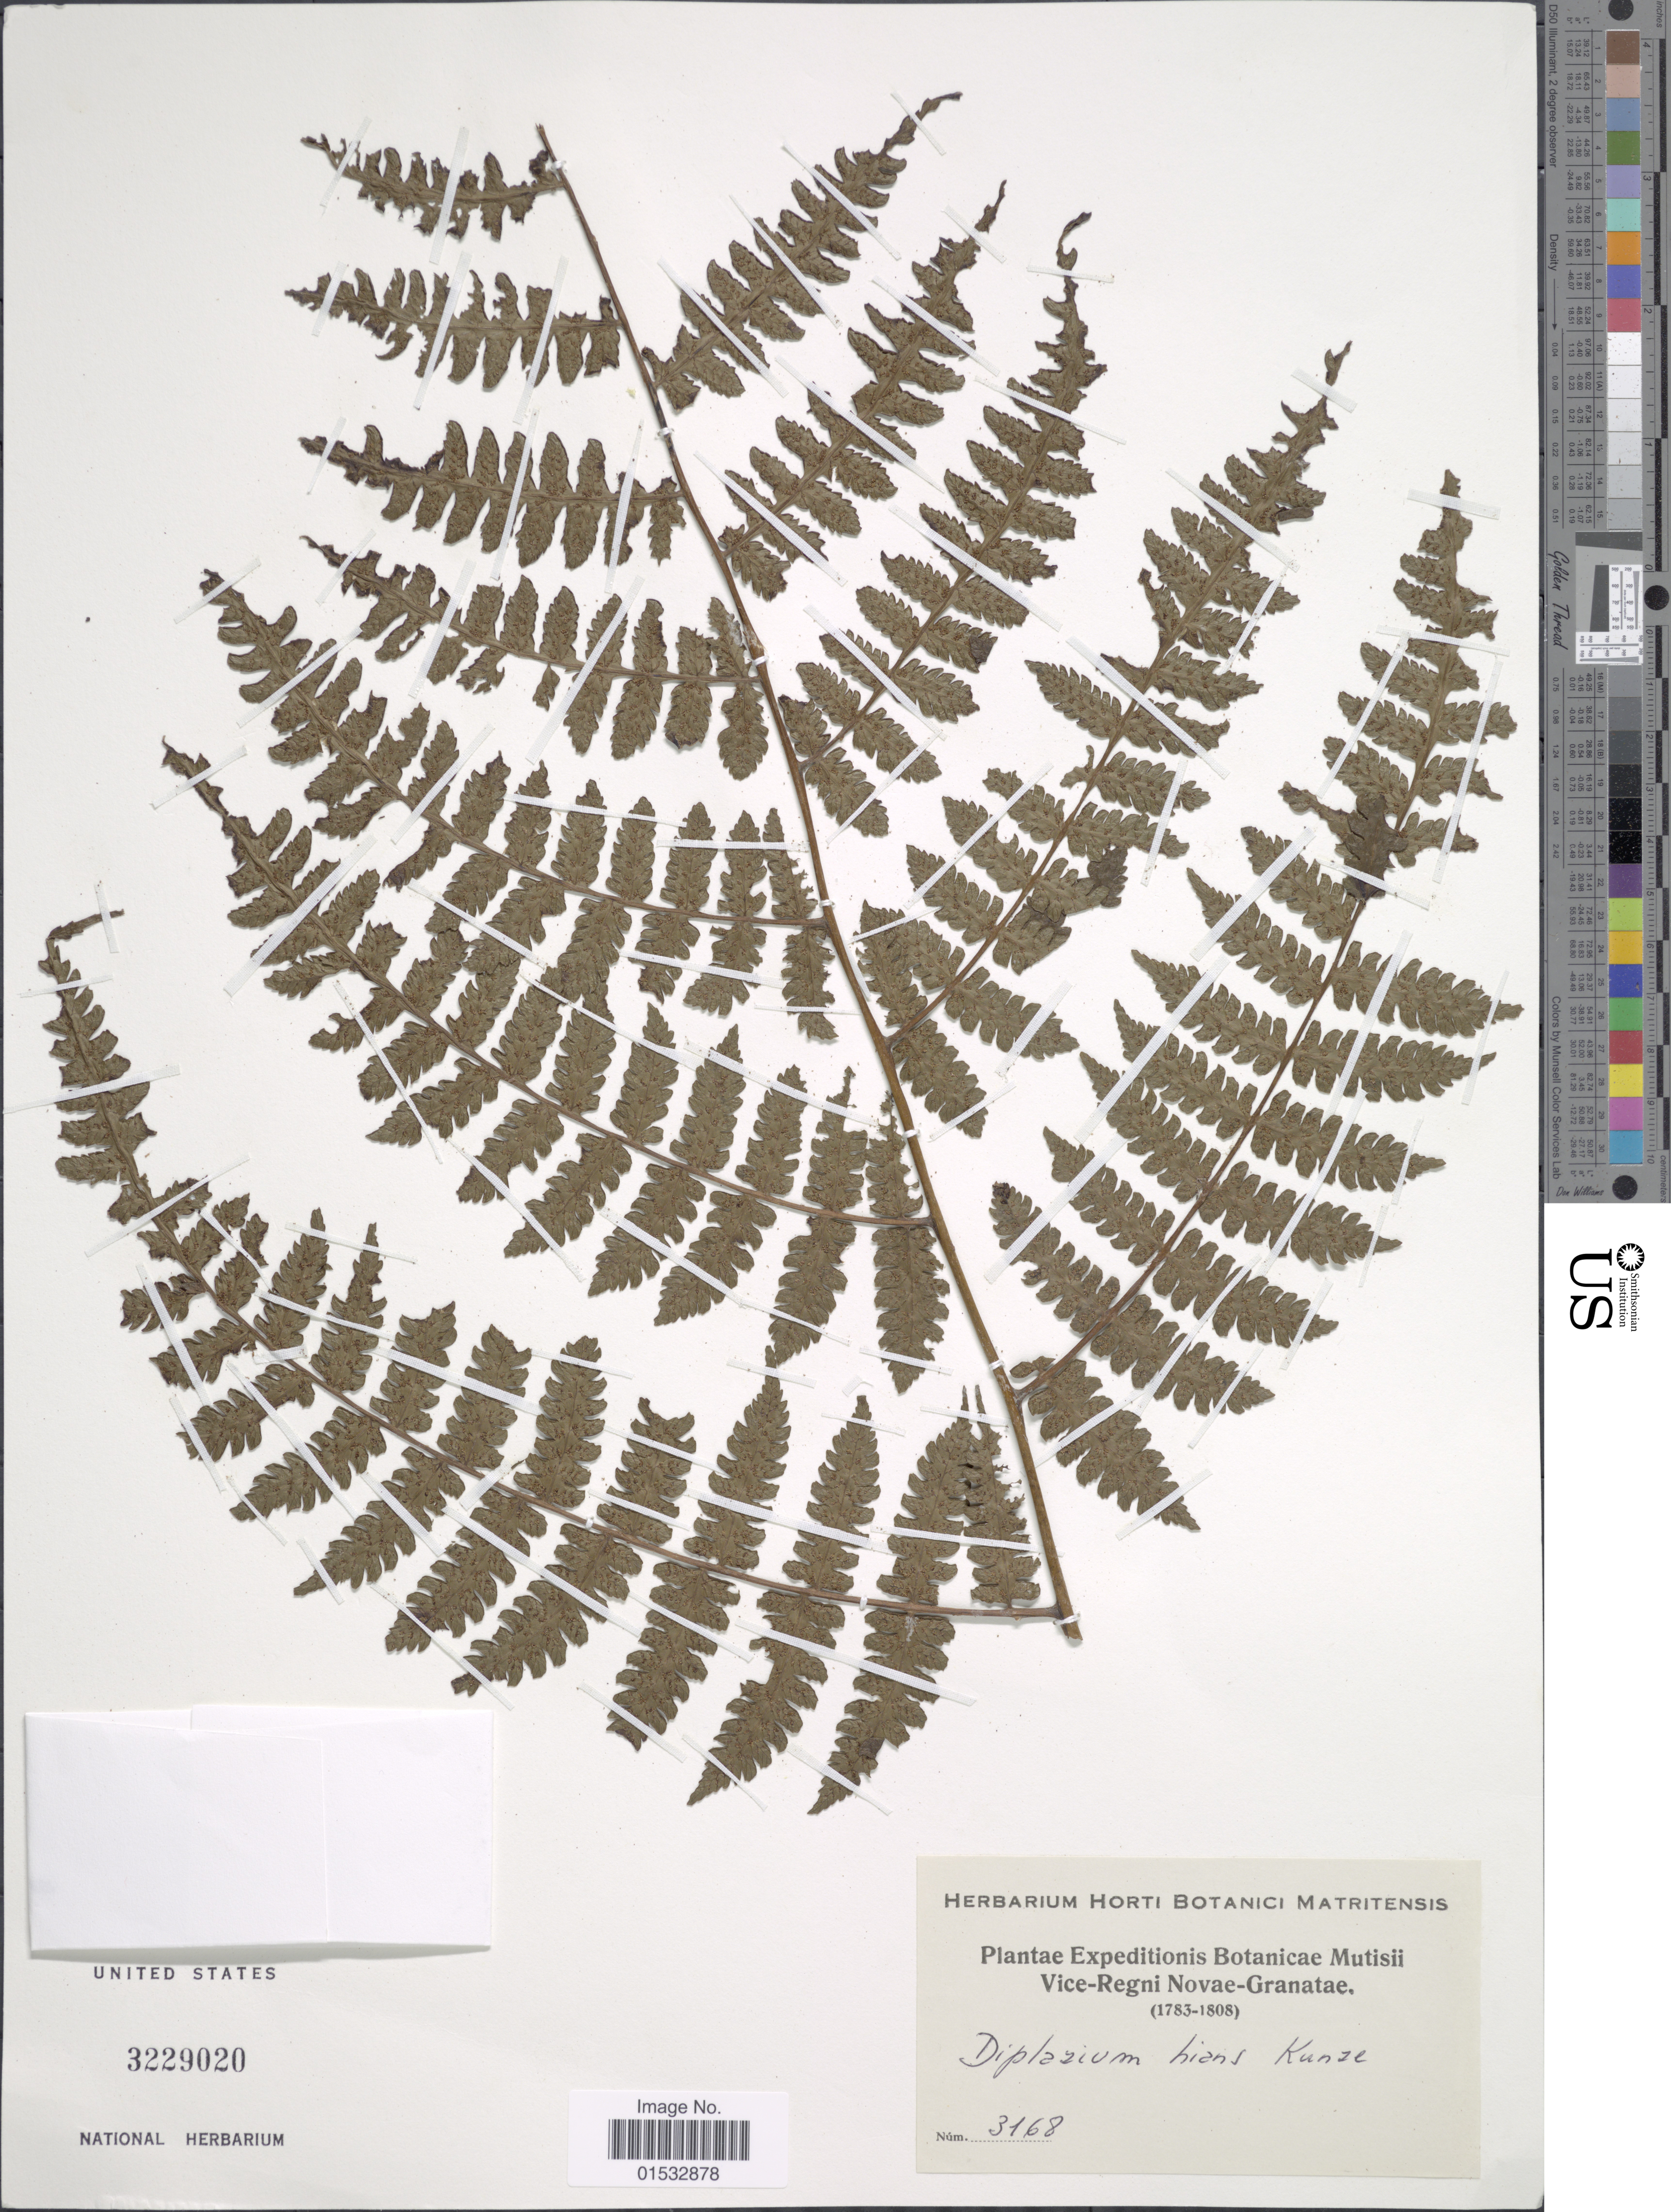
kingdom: Plantae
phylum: Tracheophyta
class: Polypodiopsida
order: Polypodiales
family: Athyriaceae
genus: Diplazium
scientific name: Diplazium hians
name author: Kunze ex Klotzsch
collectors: Herbarium Horti Botanici Matritensis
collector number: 3168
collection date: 1783/1808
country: Colombia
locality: Botanicae Mutisii, Vice- Regni Novae- Granatae.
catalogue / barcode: US 3229020